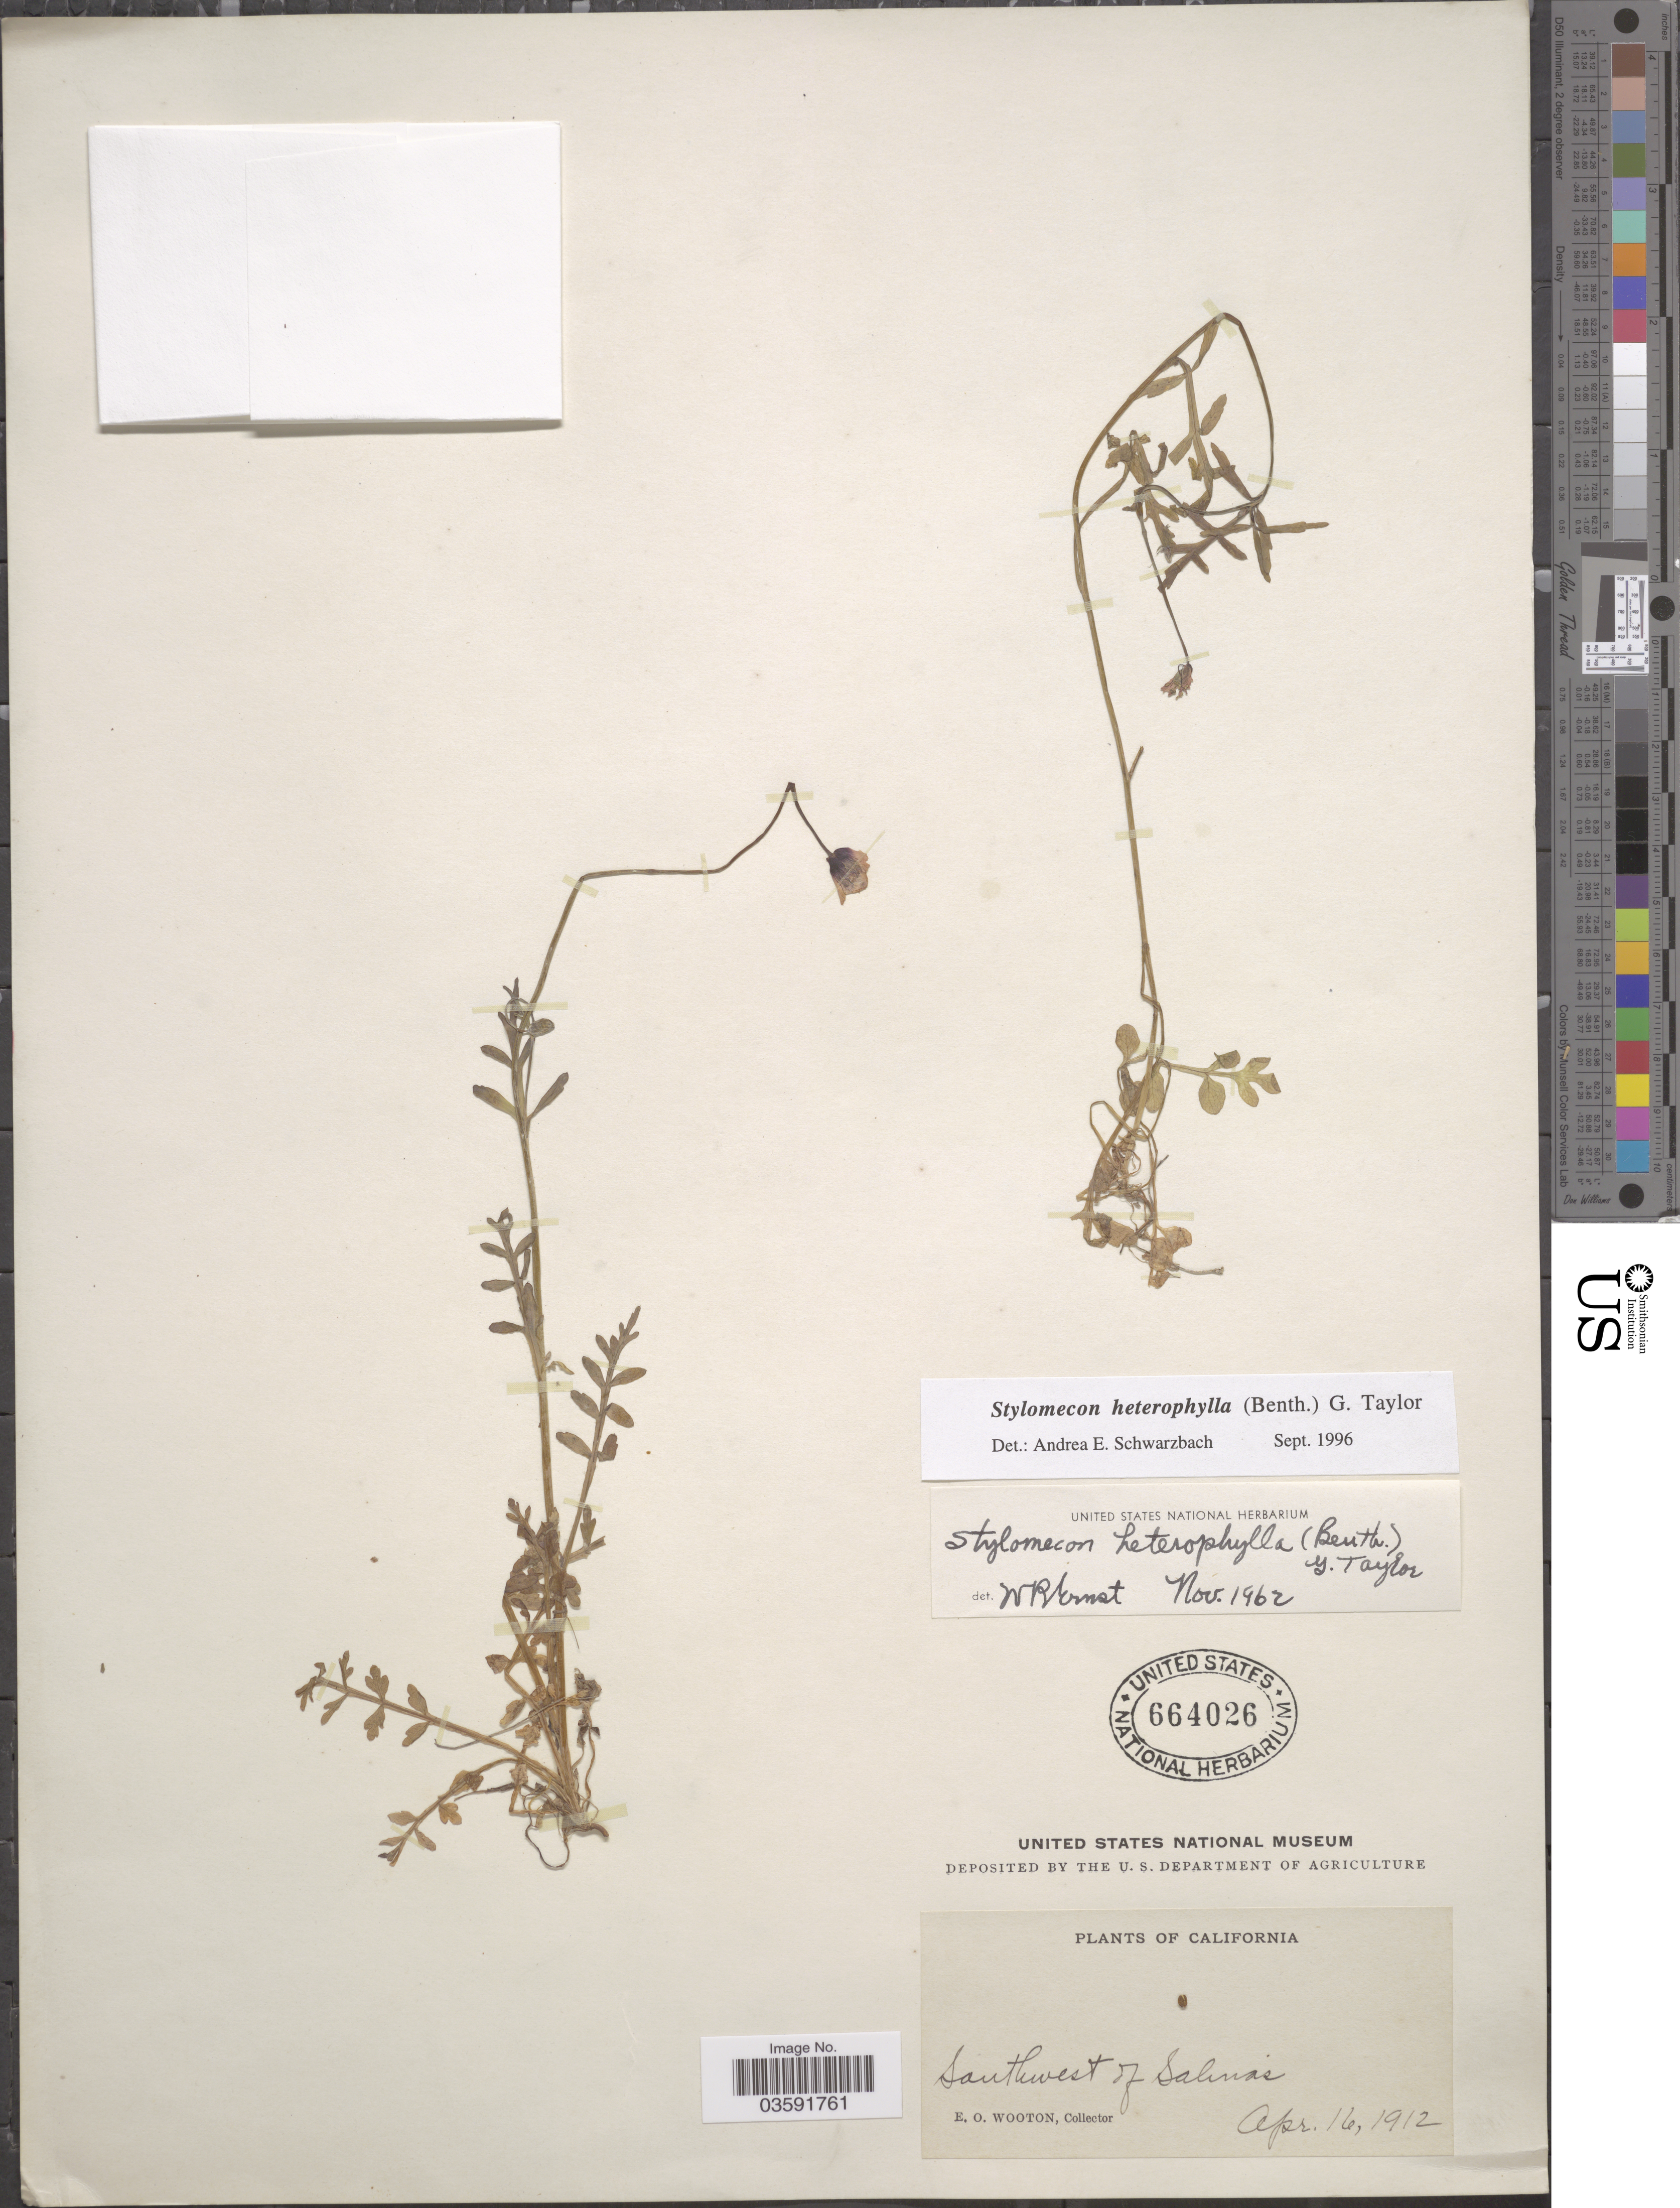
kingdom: Plantae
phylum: Tracheophyta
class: Magnoliopsida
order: Ranunculales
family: Papaveraceae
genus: Papaver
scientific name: Papaver heterophyllum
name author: (Benth.) Greene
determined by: Strong, M. T., (US), Smithsonian Institution - National Museum of Natural History (UNITED STATES)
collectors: E. O. Wooton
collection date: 1912-04-16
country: United States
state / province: California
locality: Southwest of Salinas.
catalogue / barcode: US 664026